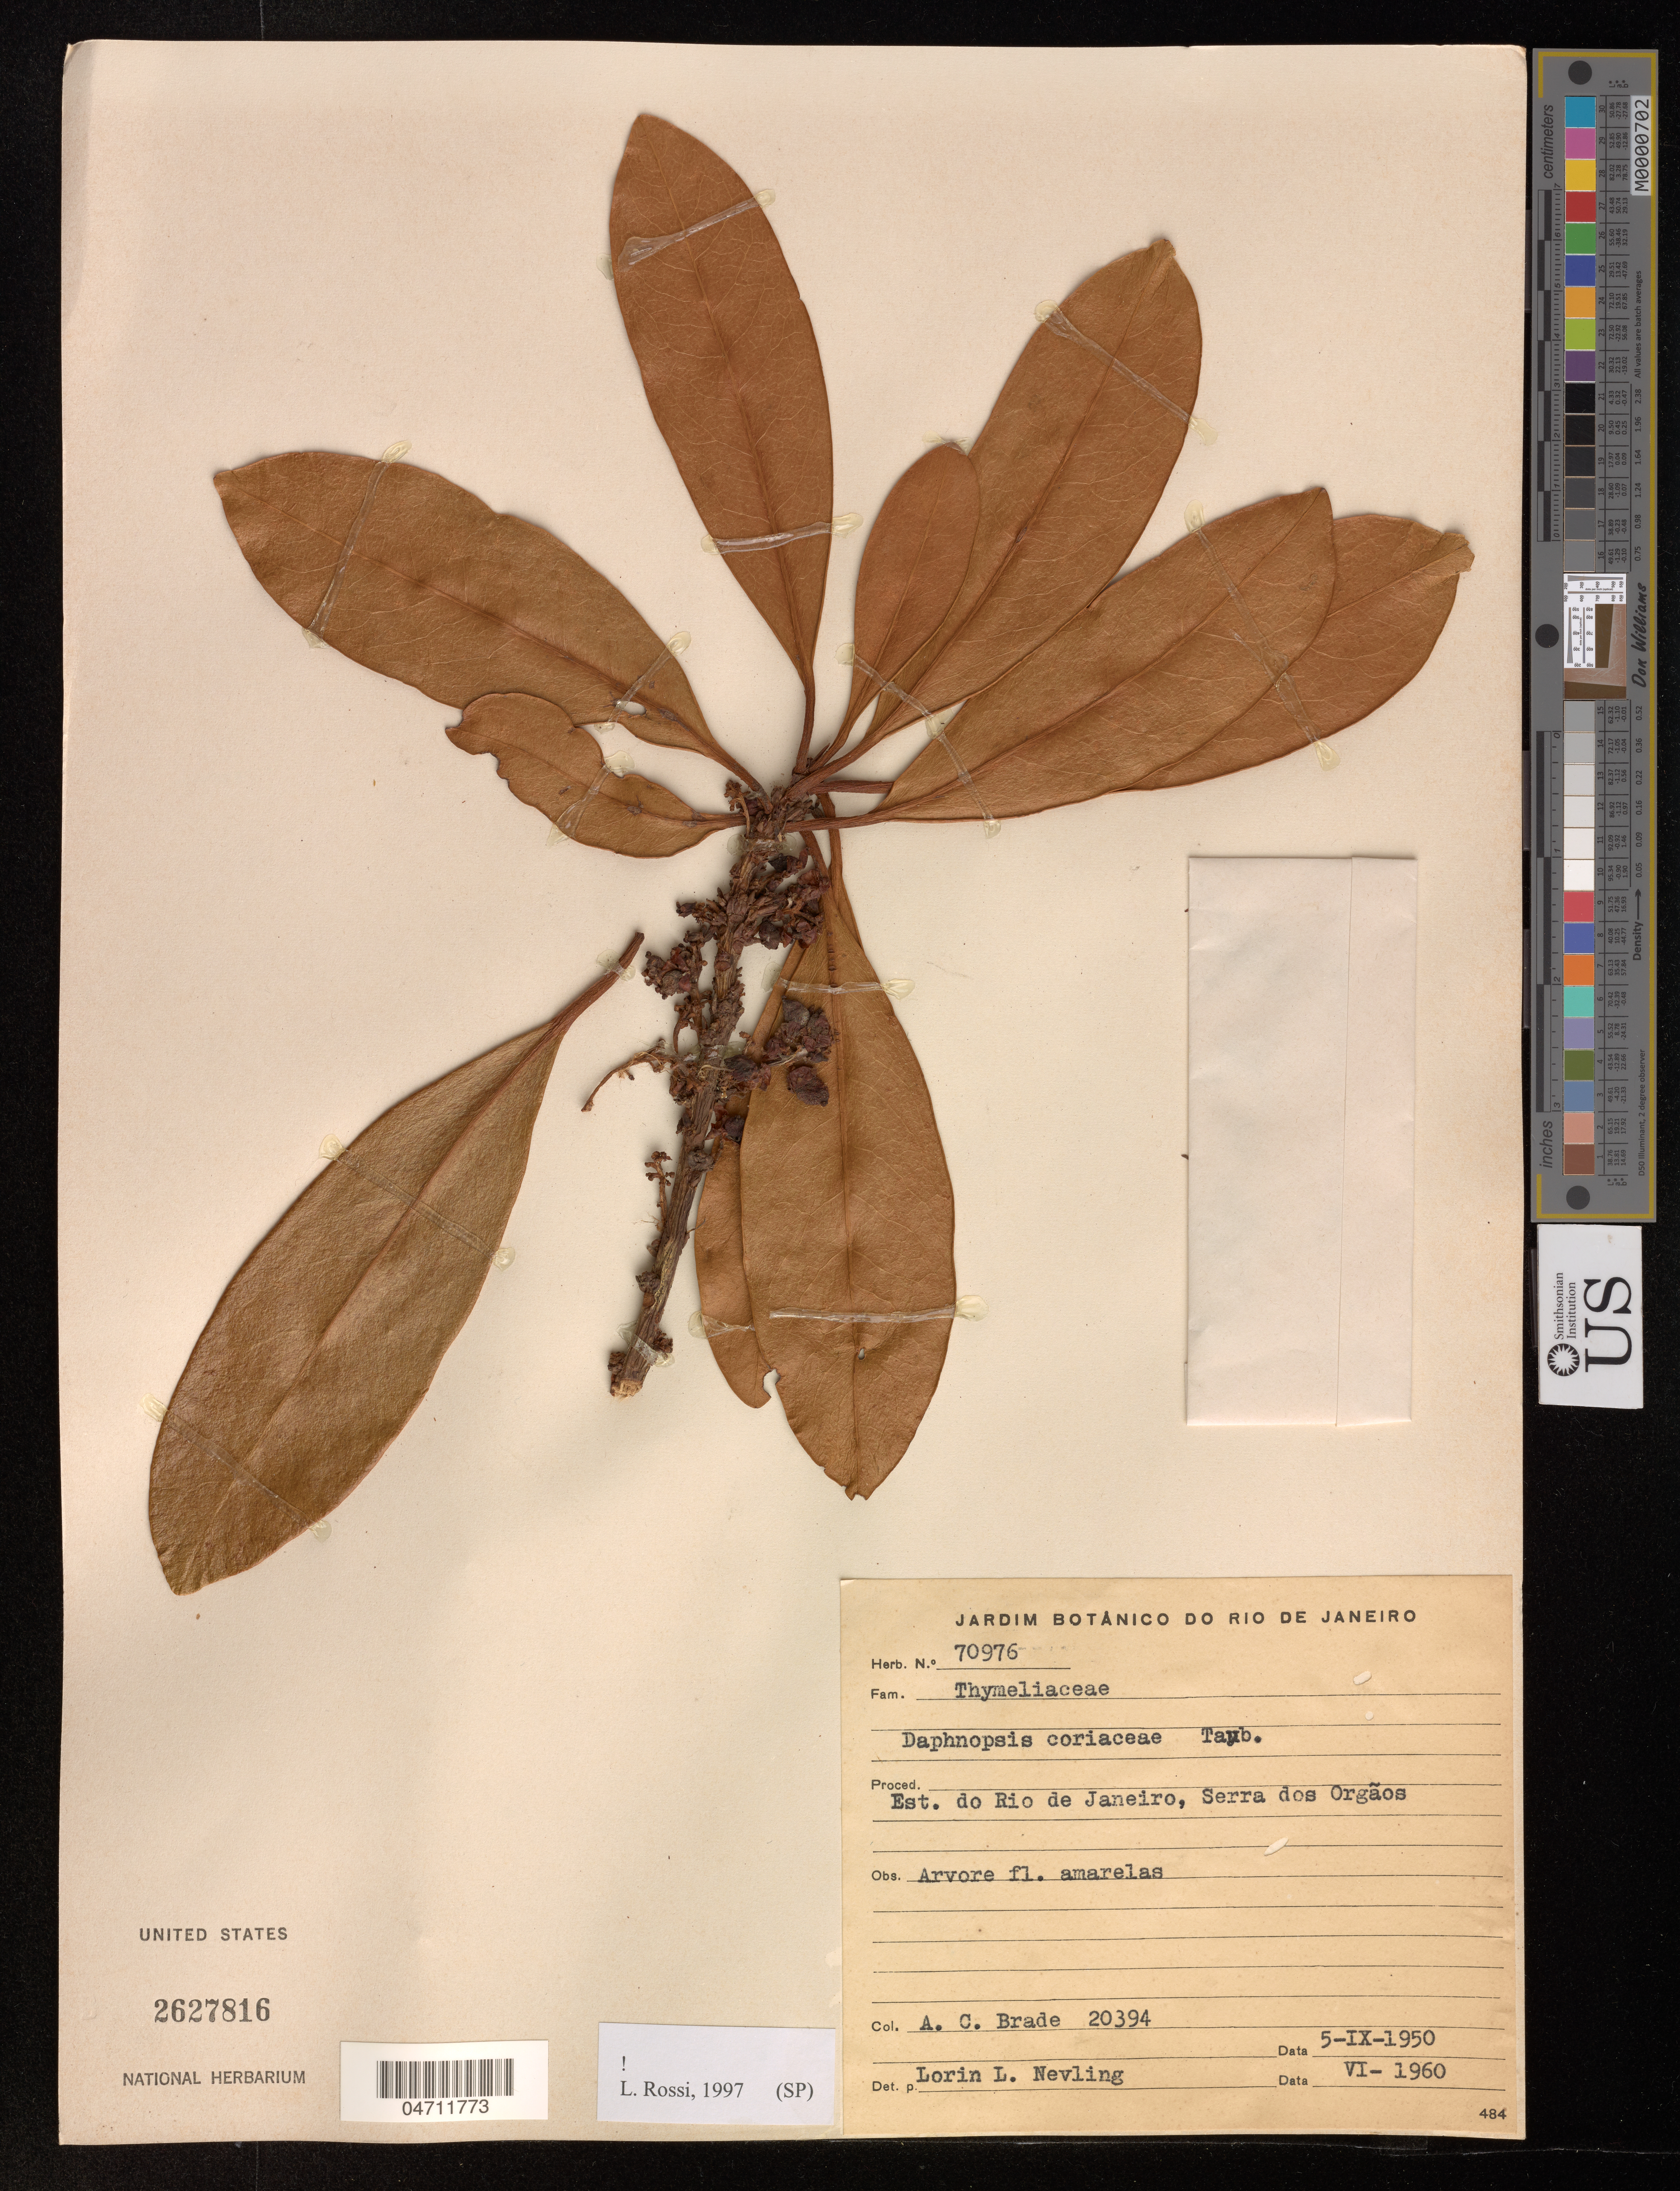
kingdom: Plantae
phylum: Tracheophyta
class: Magnoliopsida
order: Malvales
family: Thymelaeaceae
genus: Daphnopsis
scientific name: Daphnopsis coriacea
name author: Taub.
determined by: Rossi, L.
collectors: A. C. Brade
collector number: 20394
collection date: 1950-09-05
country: Brazil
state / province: Rio de Janeiro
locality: Est. de Rio de Janeiro, Serra dos Orgãos.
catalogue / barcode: US 2627816